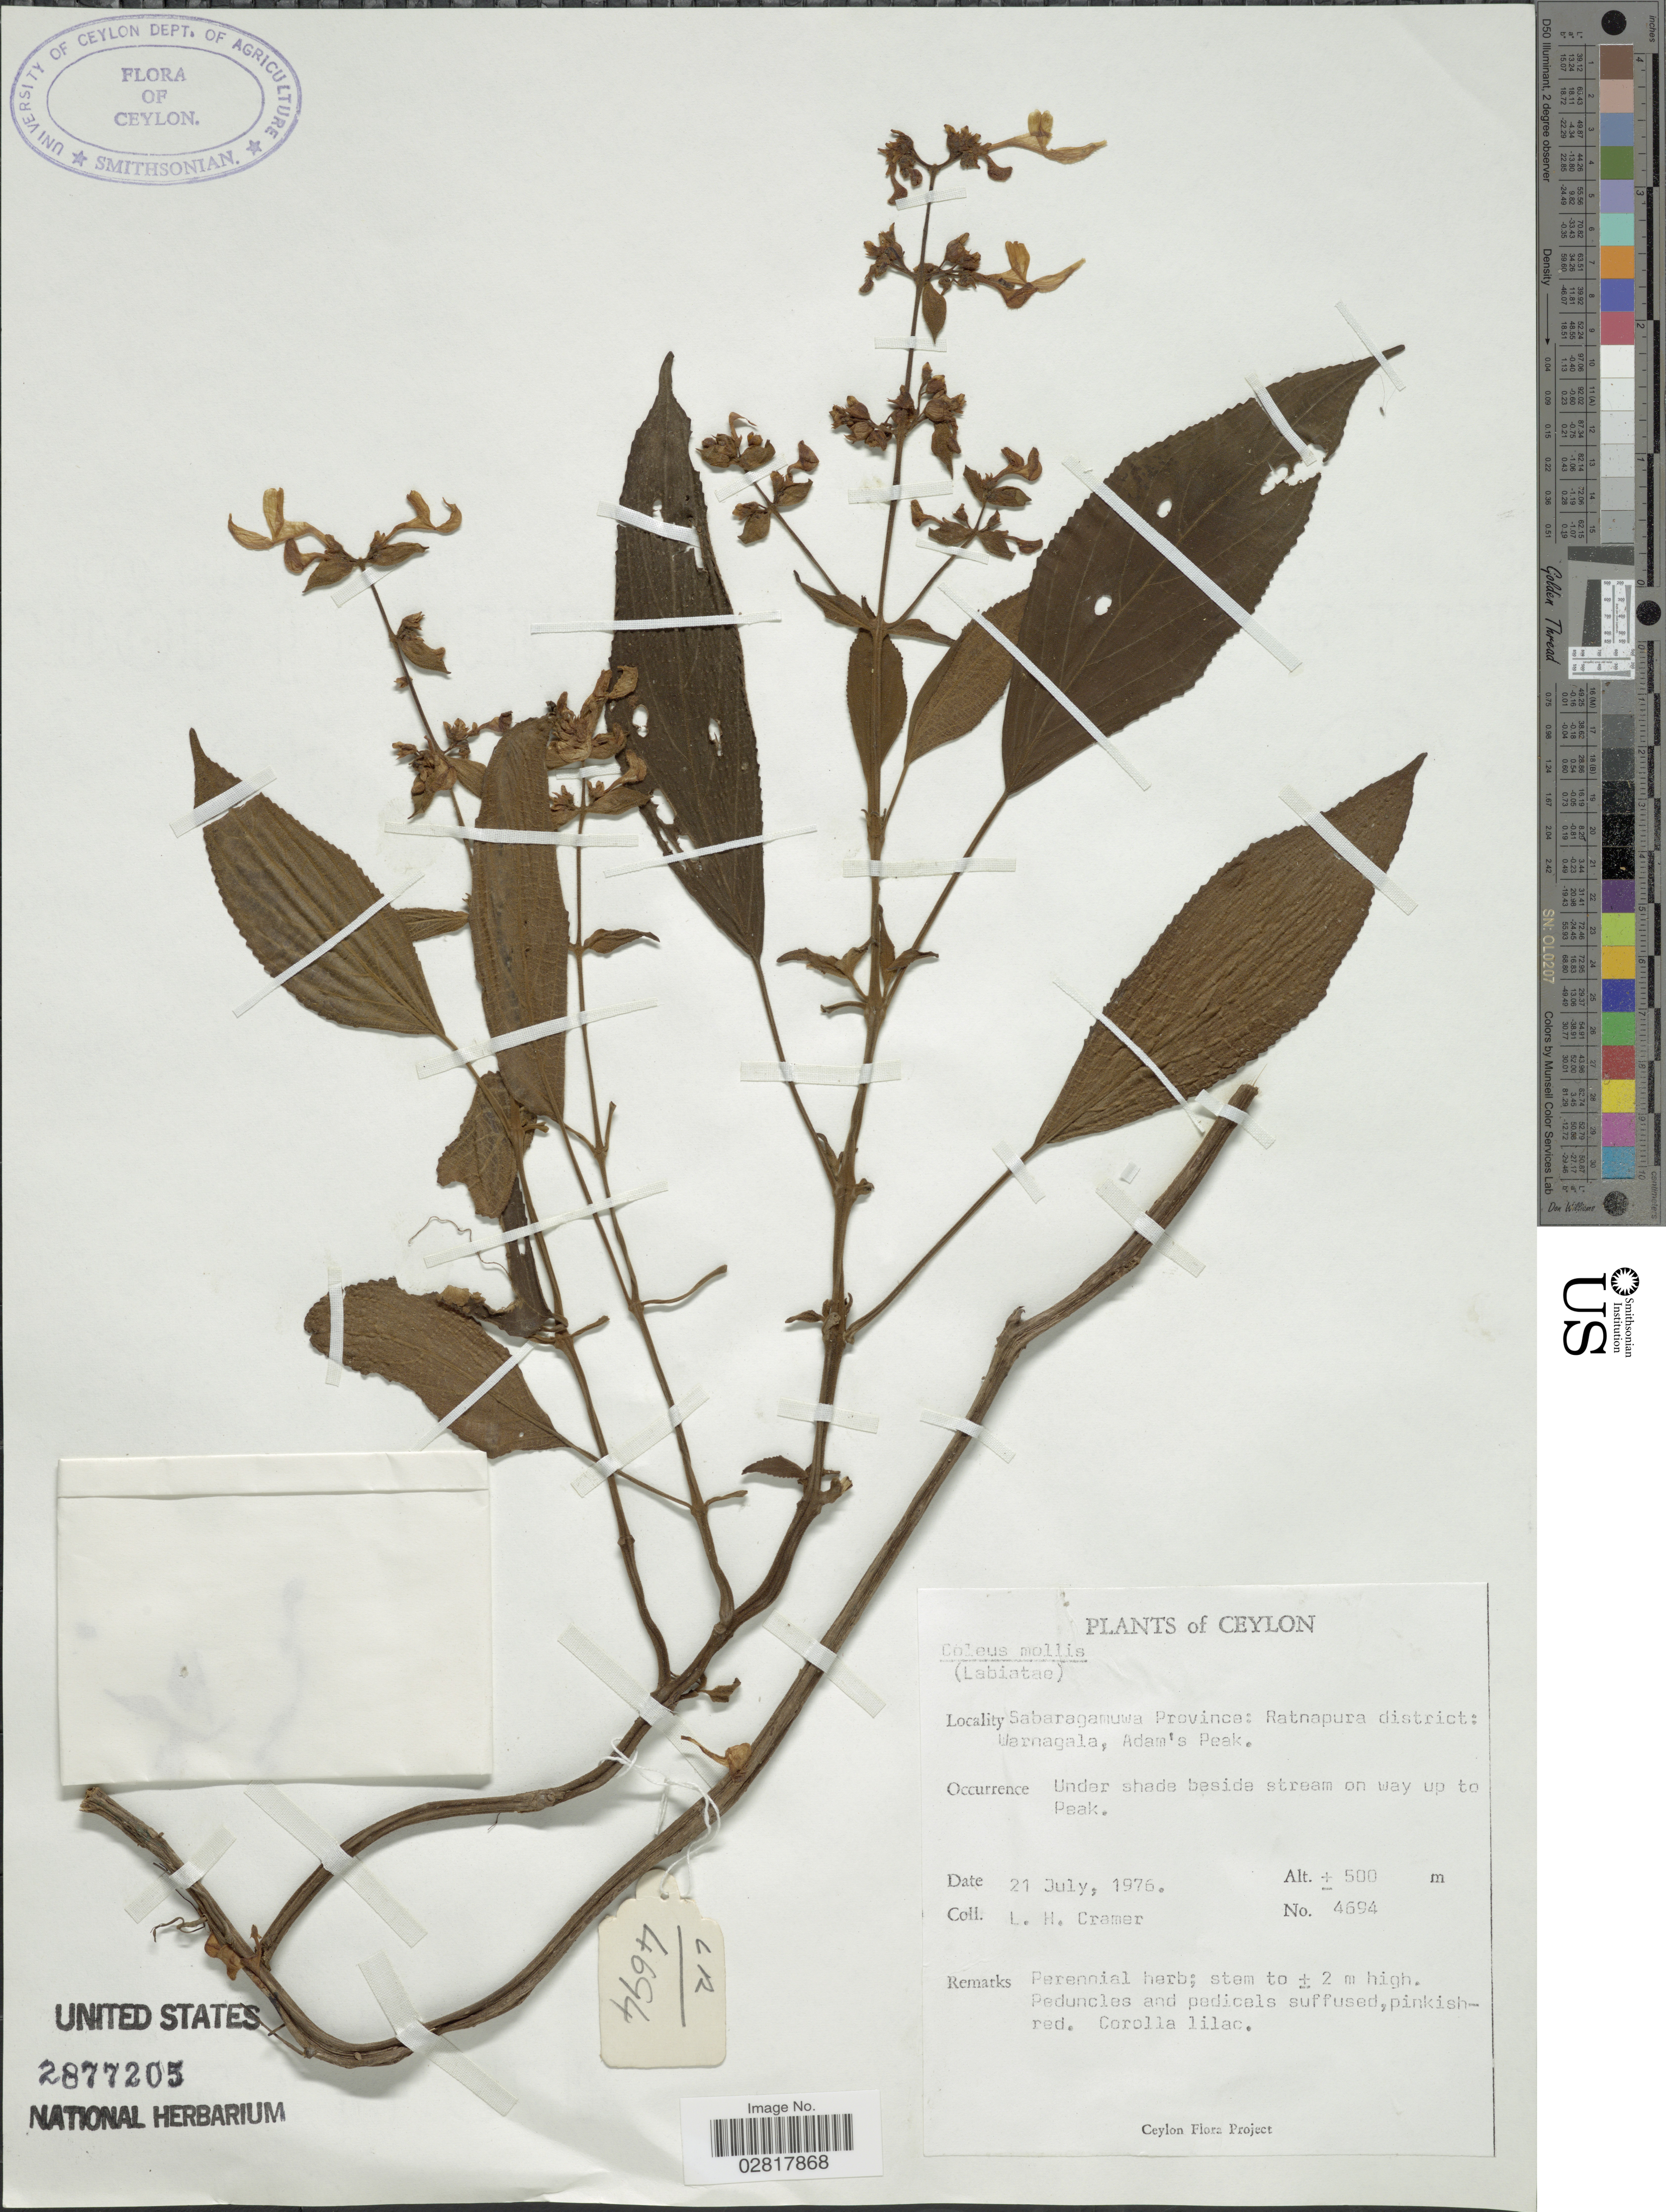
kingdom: Plantae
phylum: Tracheophyta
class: Magnoliopsida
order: Lamiales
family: Lamiaceae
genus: Plectranthus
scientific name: Plectranthus crameri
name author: R.H. Willemse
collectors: L. H. Cramer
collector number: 4694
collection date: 1976-07-21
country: Sri Lanka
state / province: Sabaragamuwa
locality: Ceylon. Ratnapura district: Warnagala, Adam's Peak.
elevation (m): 500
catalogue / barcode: US 2877205